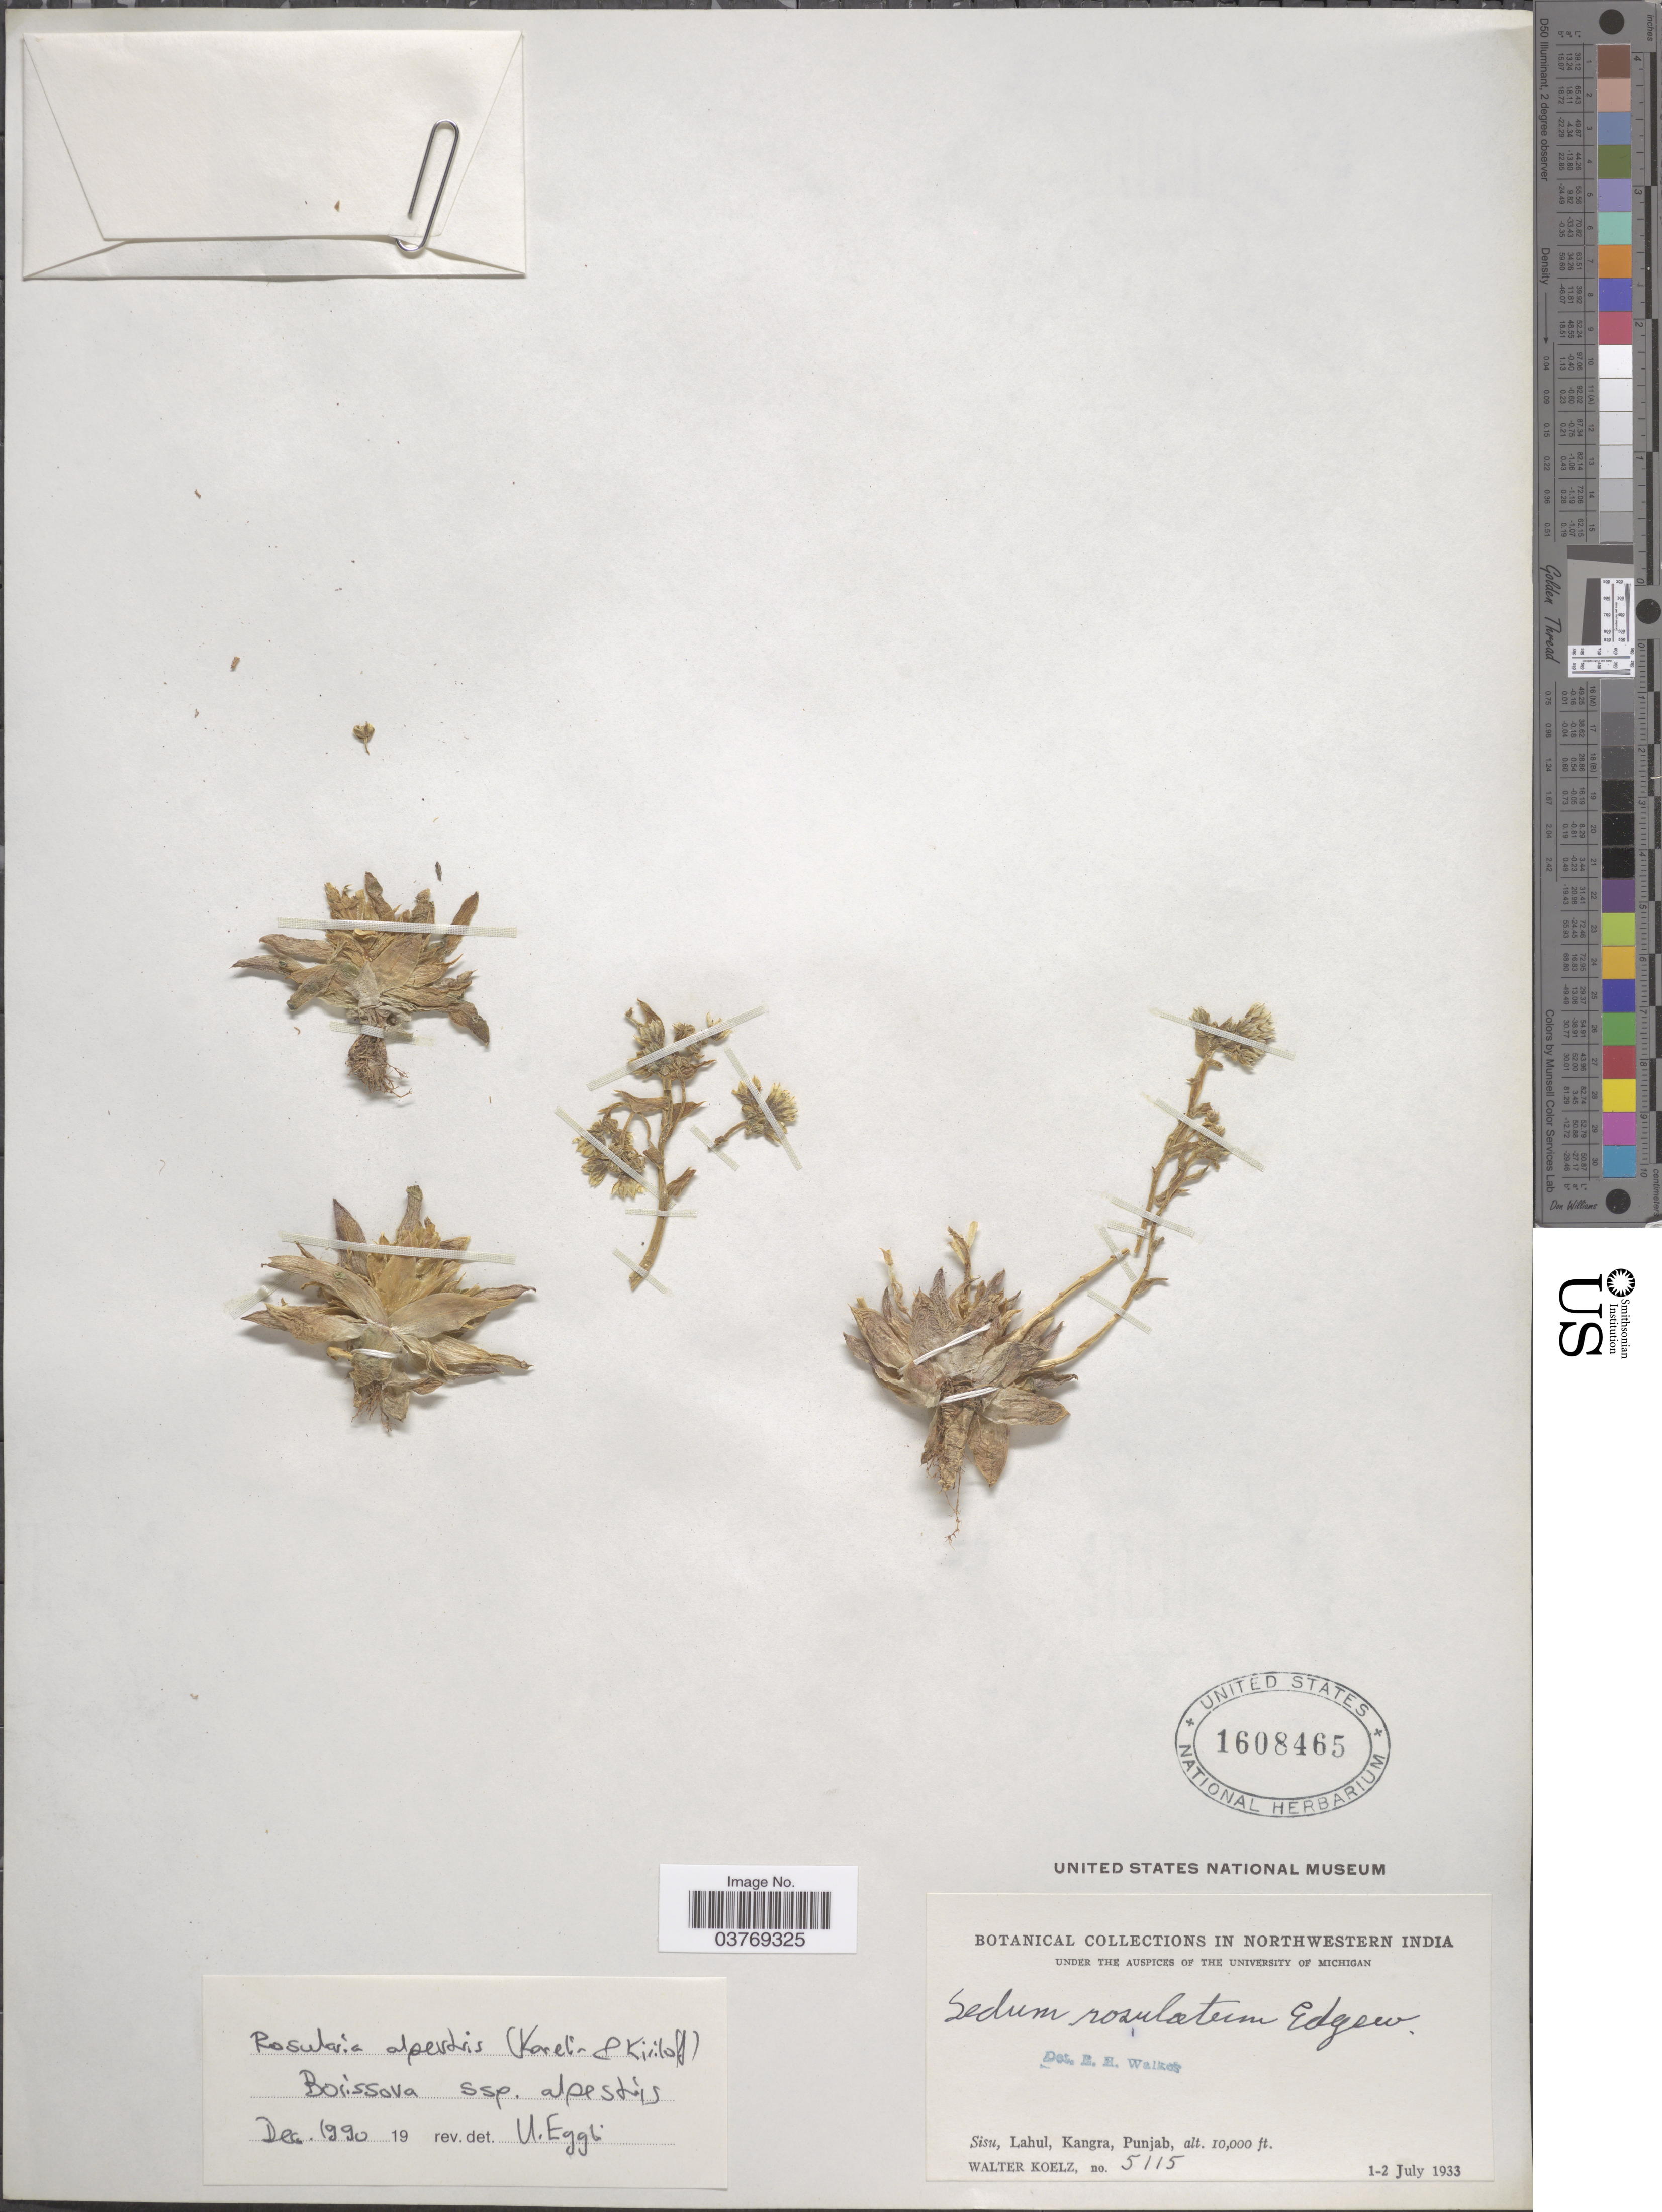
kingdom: Plantae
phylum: Tracheophyta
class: Magnoliopsida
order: Saxifragales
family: Crassulaceae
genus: Rosularia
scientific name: Rosularia alpestris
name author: (Kar. & Kir.) Boriss.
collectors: W. N. Koelz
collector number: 5115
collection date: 1933-07-01/1933-07-02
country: India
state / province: Punjab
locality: Northwestern India. Sisu, Lahul, Kangra.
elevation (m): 3048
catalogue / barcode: US 1608465